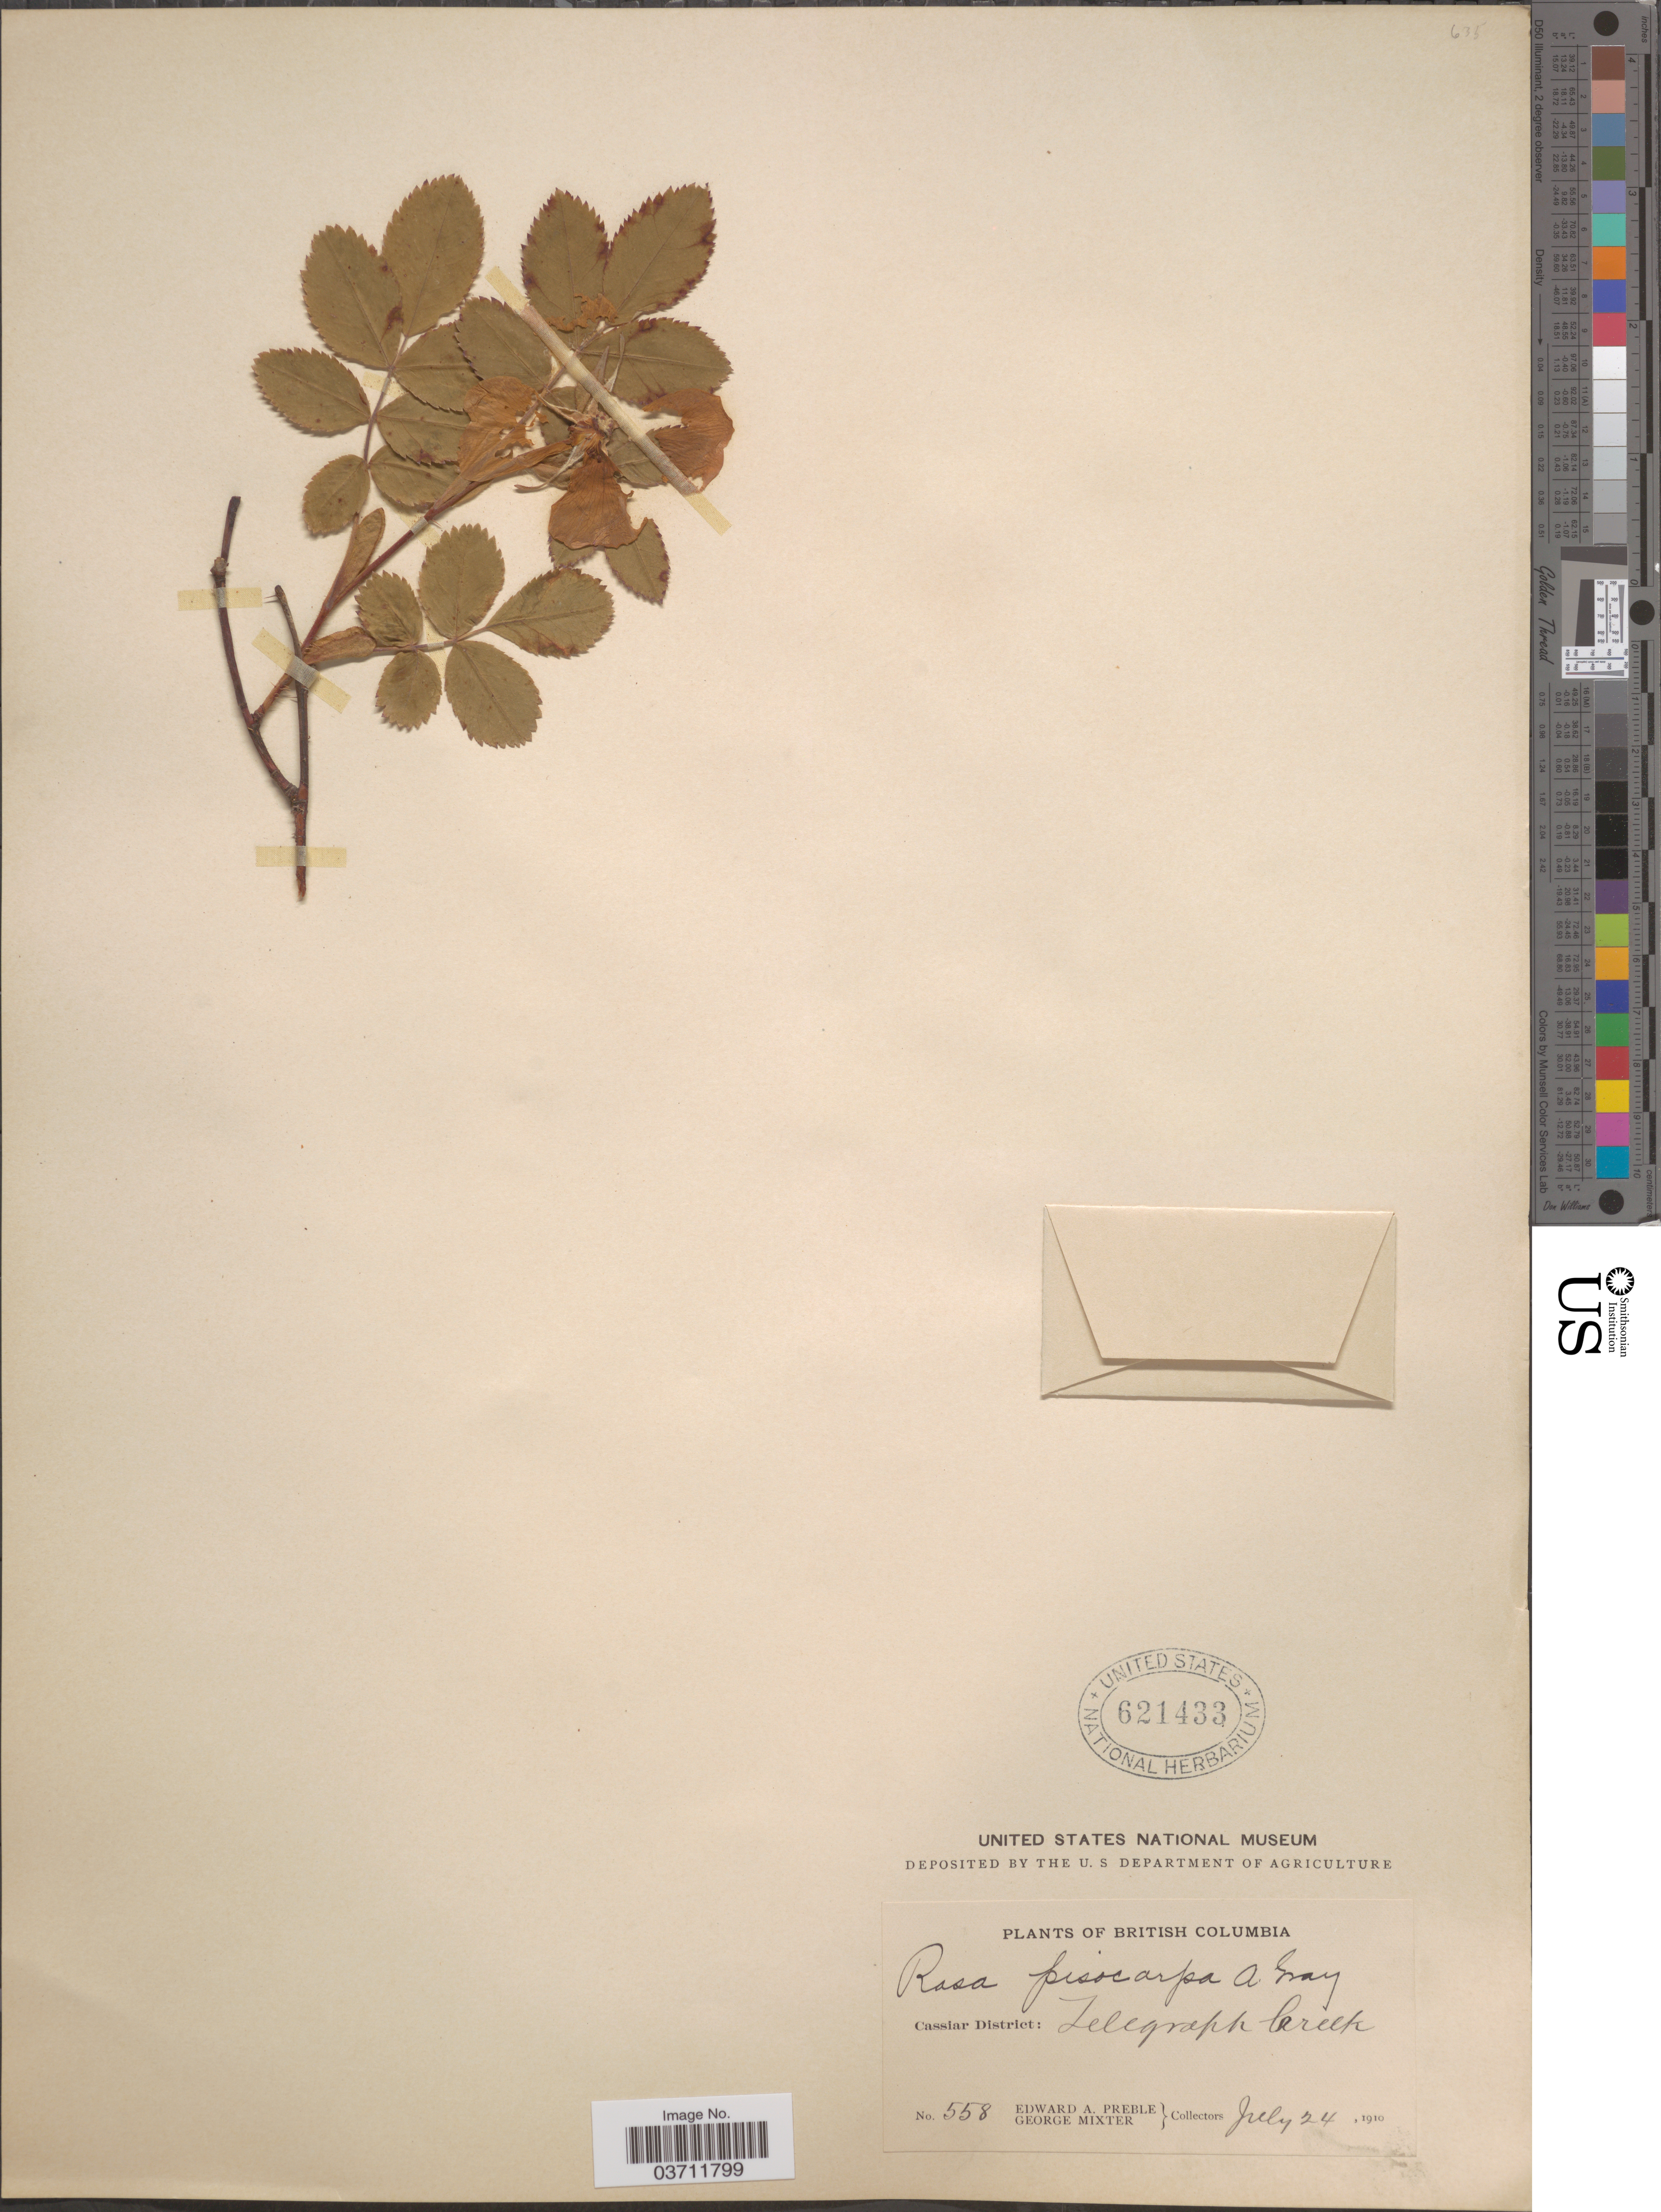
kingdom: Plantae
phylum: Tracheophyta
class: Magnoliopsida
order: Rosales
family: Rosaceae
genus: Rosa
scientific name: Rosa pisocarpa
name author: A. Gray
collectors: E. Preble & G. Mixter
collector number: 558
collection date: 1910-07-24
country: Canada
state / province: British Columbia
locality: Cassiar District: Telegraph Creek.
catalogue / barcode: US 621433